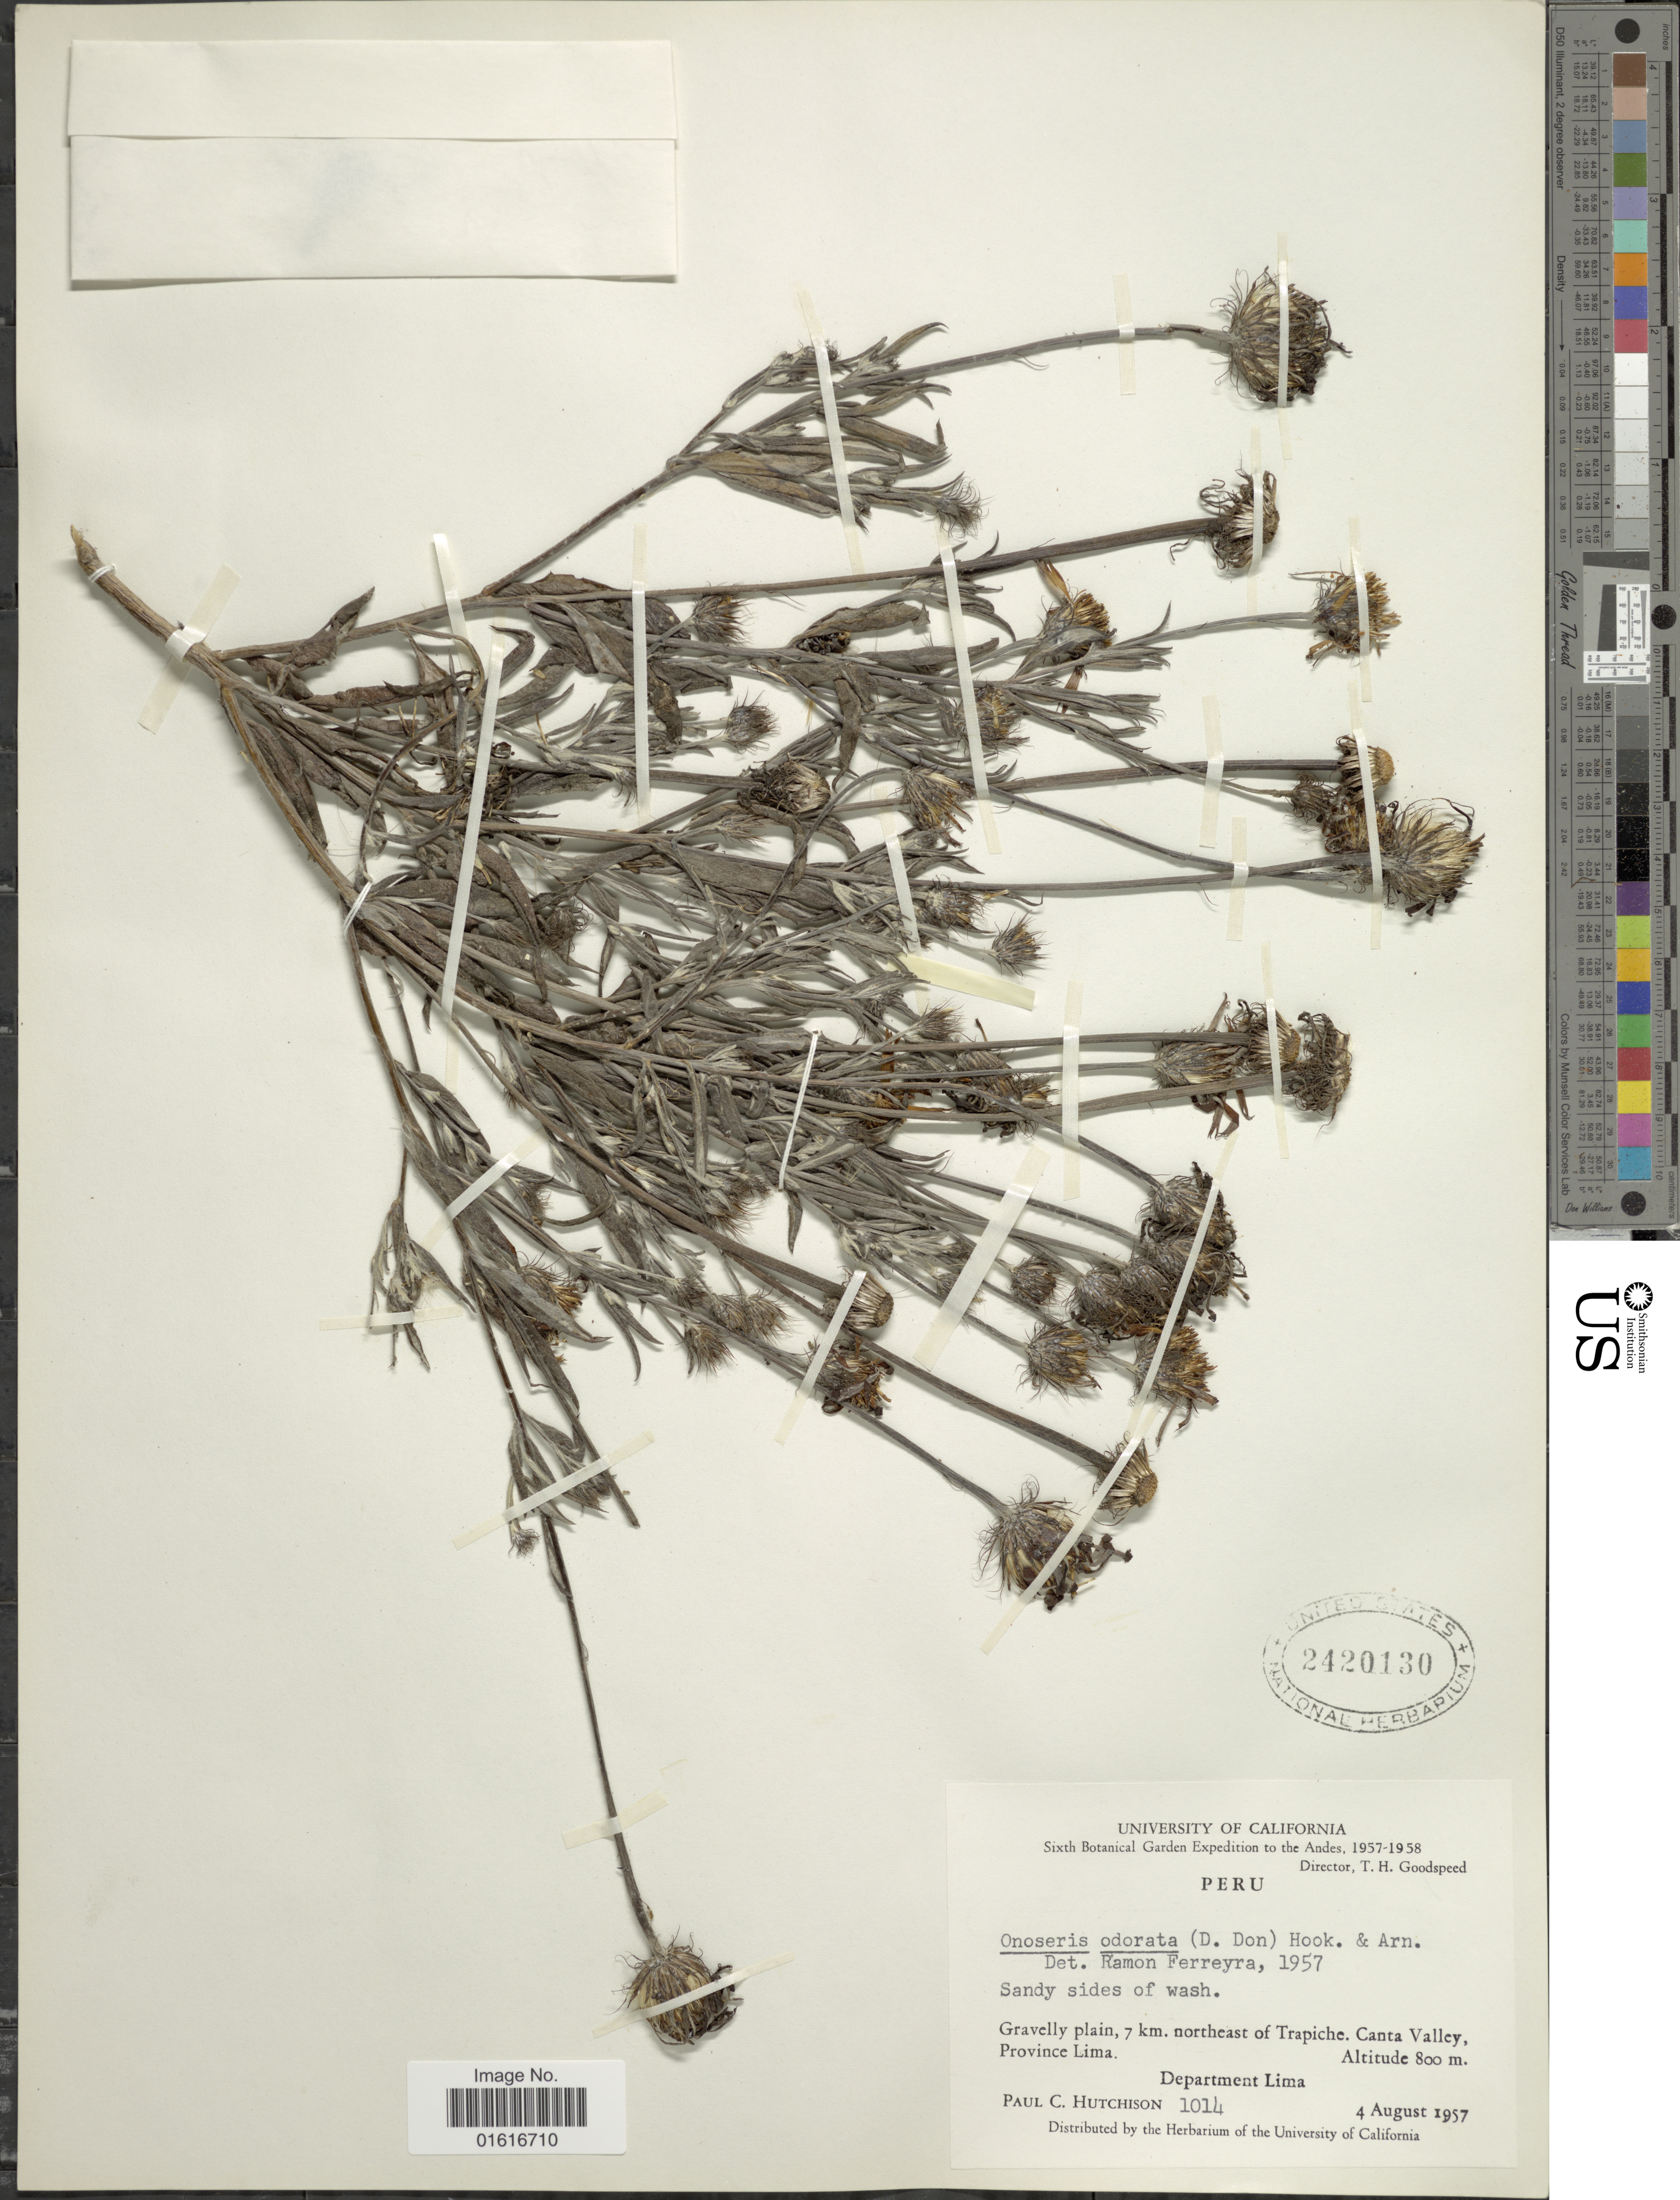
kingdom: Plantae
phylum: Tracheophyta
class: Magnoliopsida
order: Asterales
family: Asteraceae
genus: Onoseris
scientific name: Onoseris odorata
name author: (D. Don) Hook. & Arn.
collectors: P. C. Hutchison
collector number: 1014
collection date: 1957-08-04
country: Peru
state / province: Lima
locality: Gravelly plain, 7 km northeast of Trapiche, Canta Valley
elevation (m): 800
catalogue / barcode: US 2420130